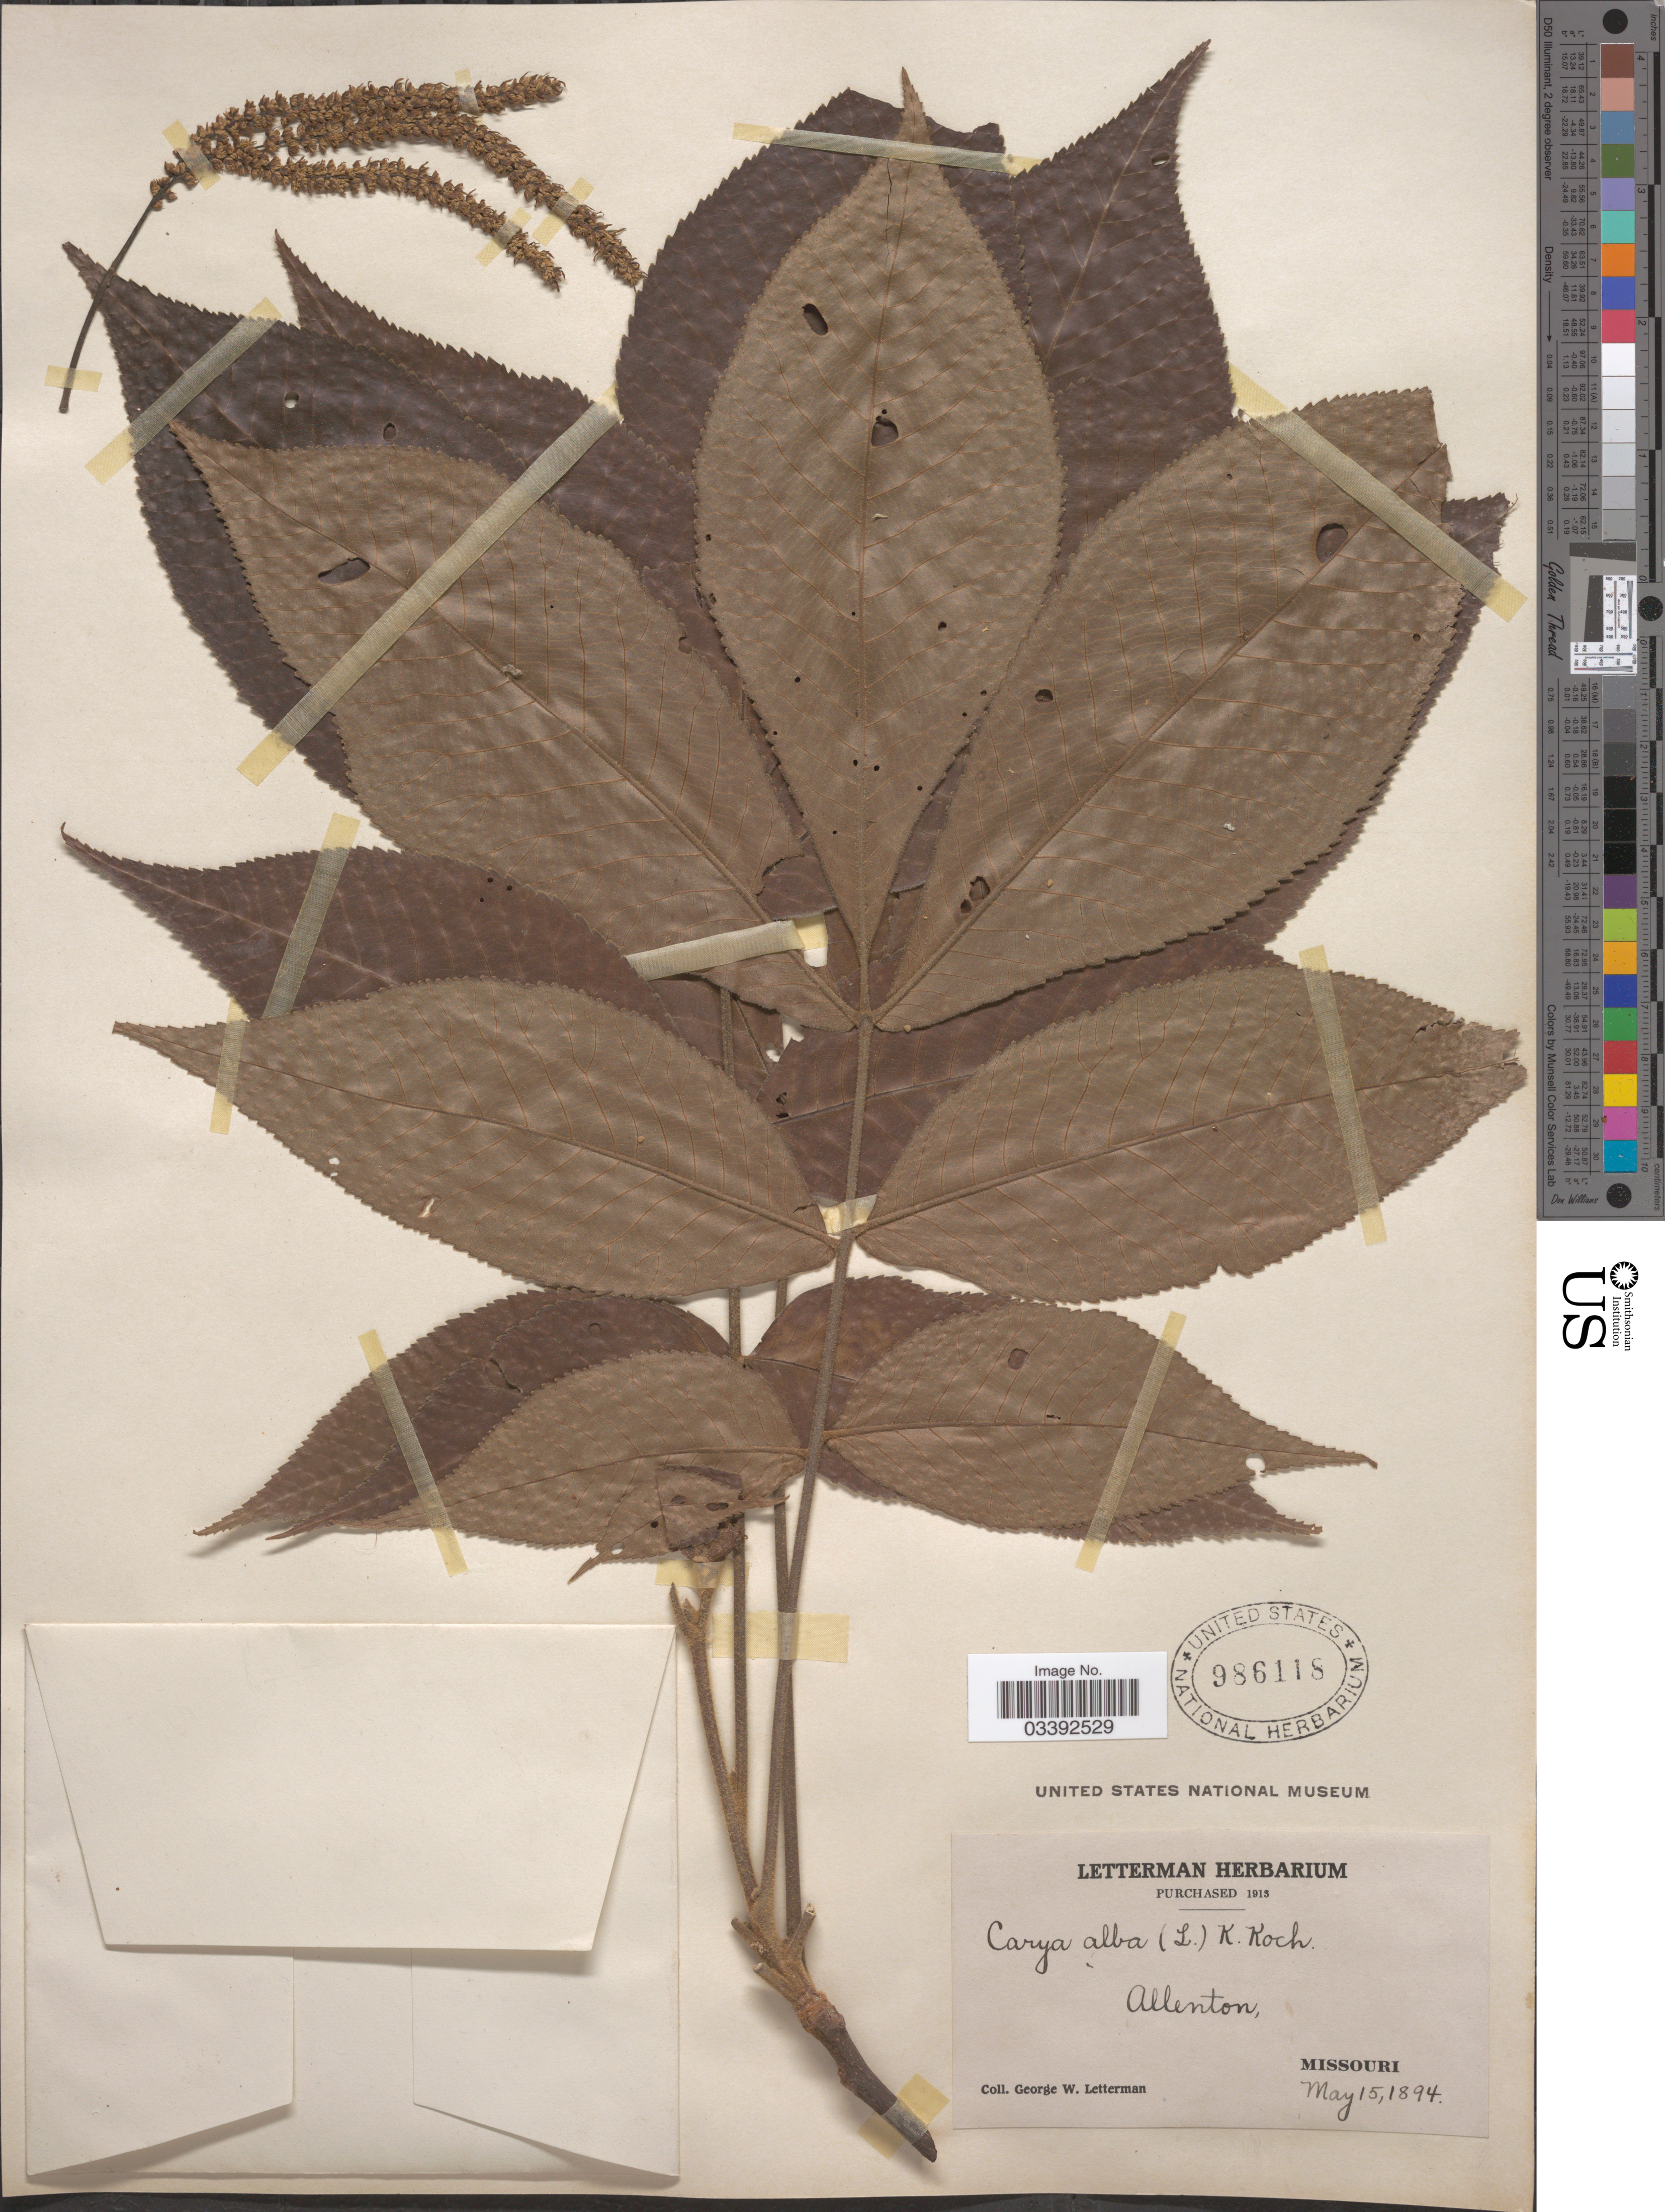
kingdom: Plantae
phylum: Tracheophyta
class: Magnoliopsida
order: Fagales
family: Juglandaceae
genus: Carya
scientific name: Carya tomentosa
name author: (Lam.) Nutt.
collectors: G. W. Letterman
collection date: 1894-05-15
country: United States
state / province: Missouri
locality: Allenton.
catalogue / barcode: US 986118